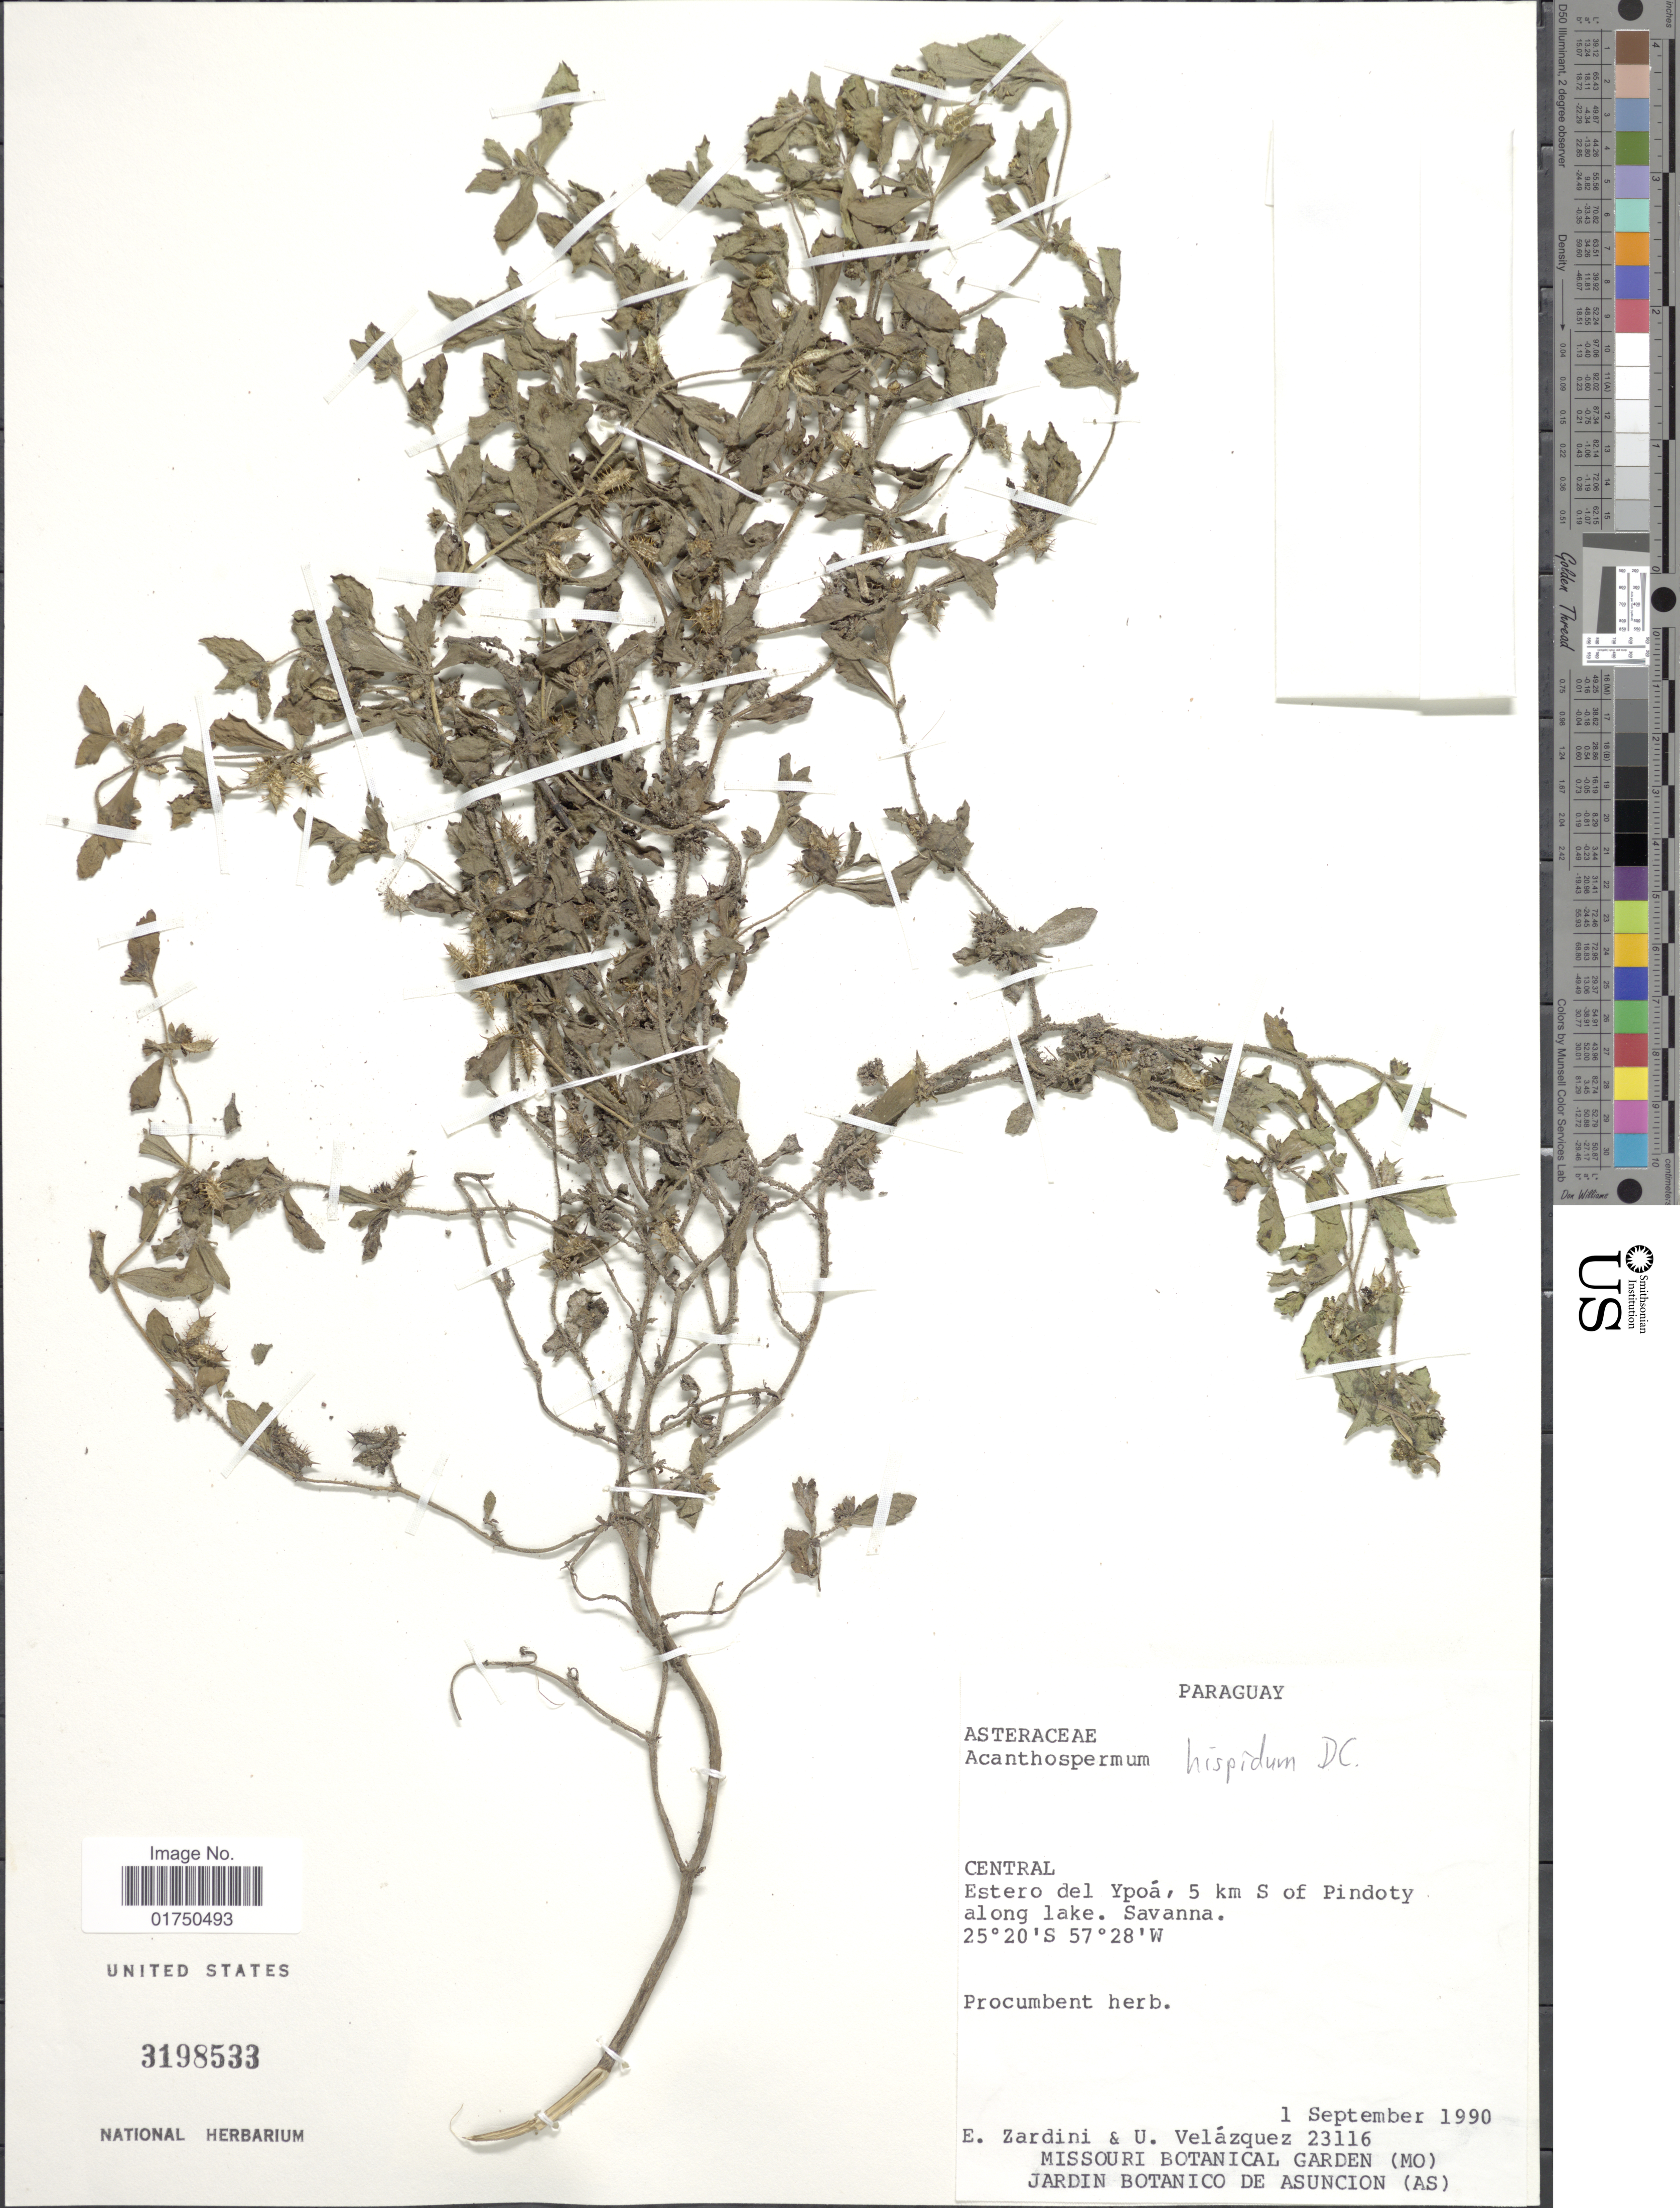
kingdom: Plantae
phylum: Tracheophyta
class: Magnoliopsida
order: Asterales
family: Asteraceae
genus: Acanthospermum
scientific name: Acanthospermum hispidum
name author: DC.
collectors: E. M. Zardini & U. Velázquez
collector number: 23116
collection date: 1990-09-01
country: Paraguay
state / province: Central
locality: Central. Estero del Ypoá, 5 km S of Pindoty along lake. Savanna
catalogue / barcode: US 3198533